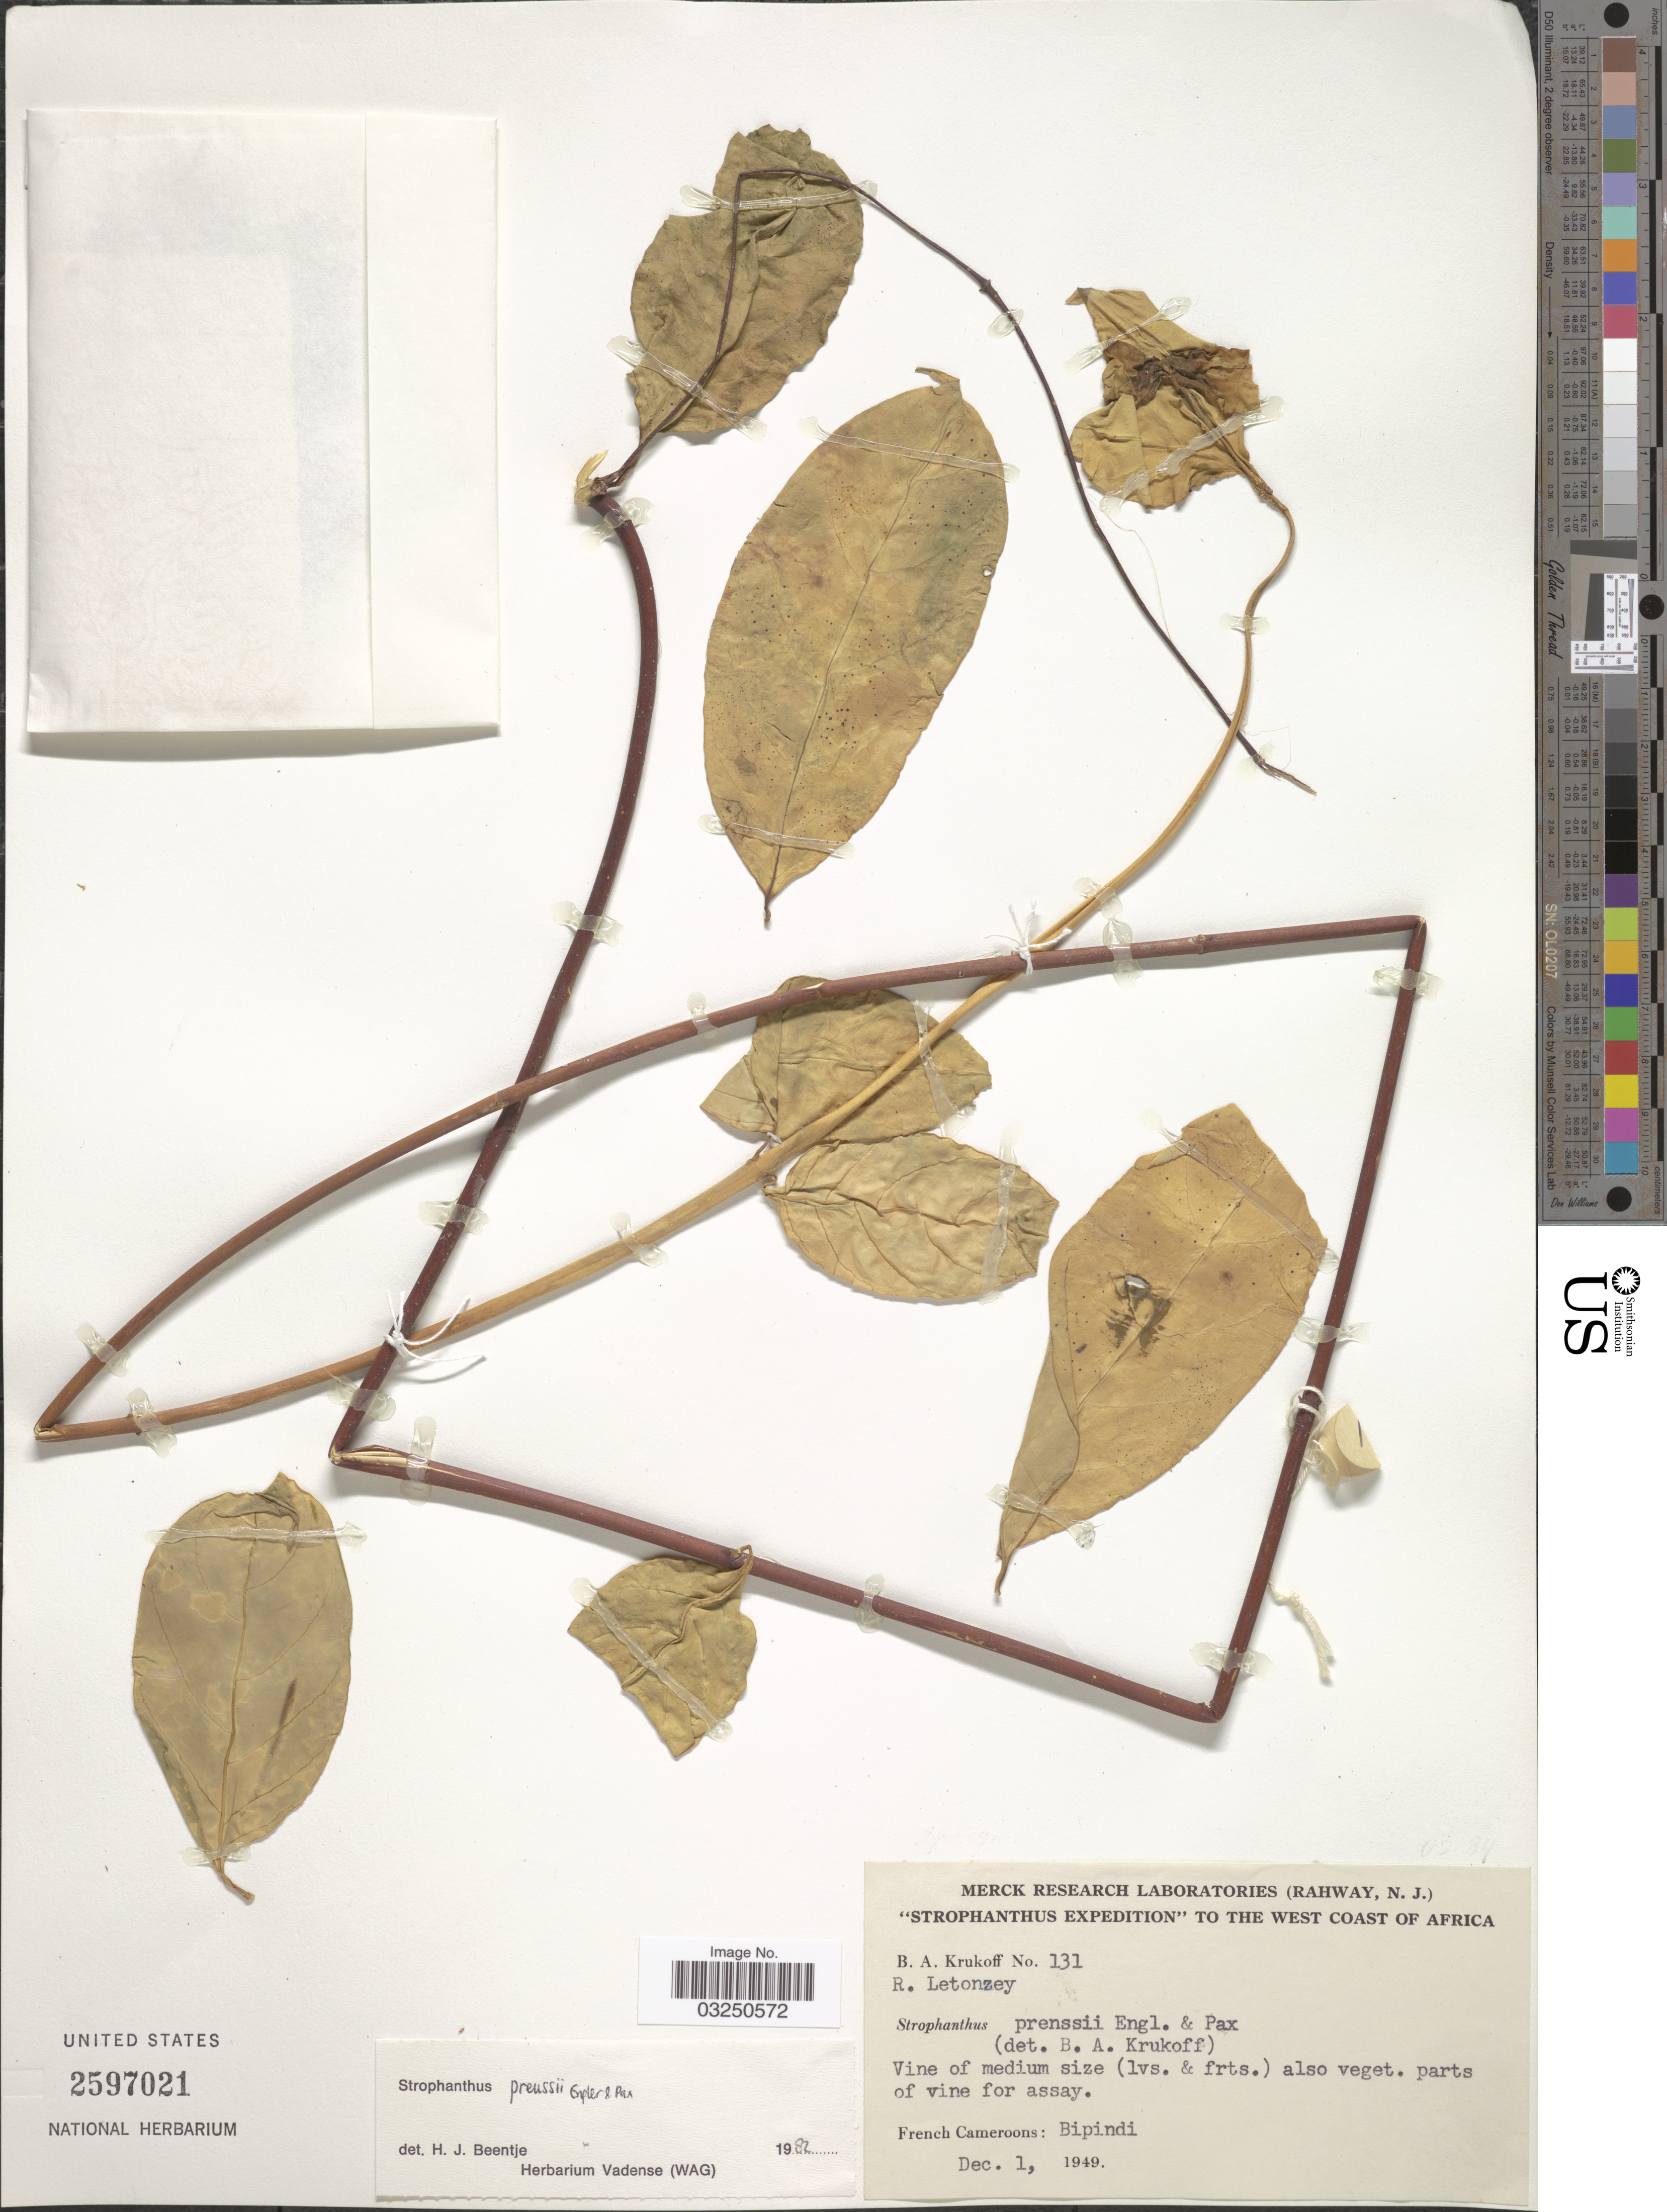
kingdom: Plantae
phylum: Tracheophyta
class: Magnoliopsida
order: Gentianales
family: Apocynaceae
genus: Strophanthus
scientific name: Strophanthus preussii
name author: Engl. & Pax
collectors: B. A. Krukoff & R. Letonzey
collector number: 131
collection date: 1949-12-01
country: Cameroon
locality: West Coast of Africa. French Cameroons: Bipindi.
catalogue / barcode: US 2597021